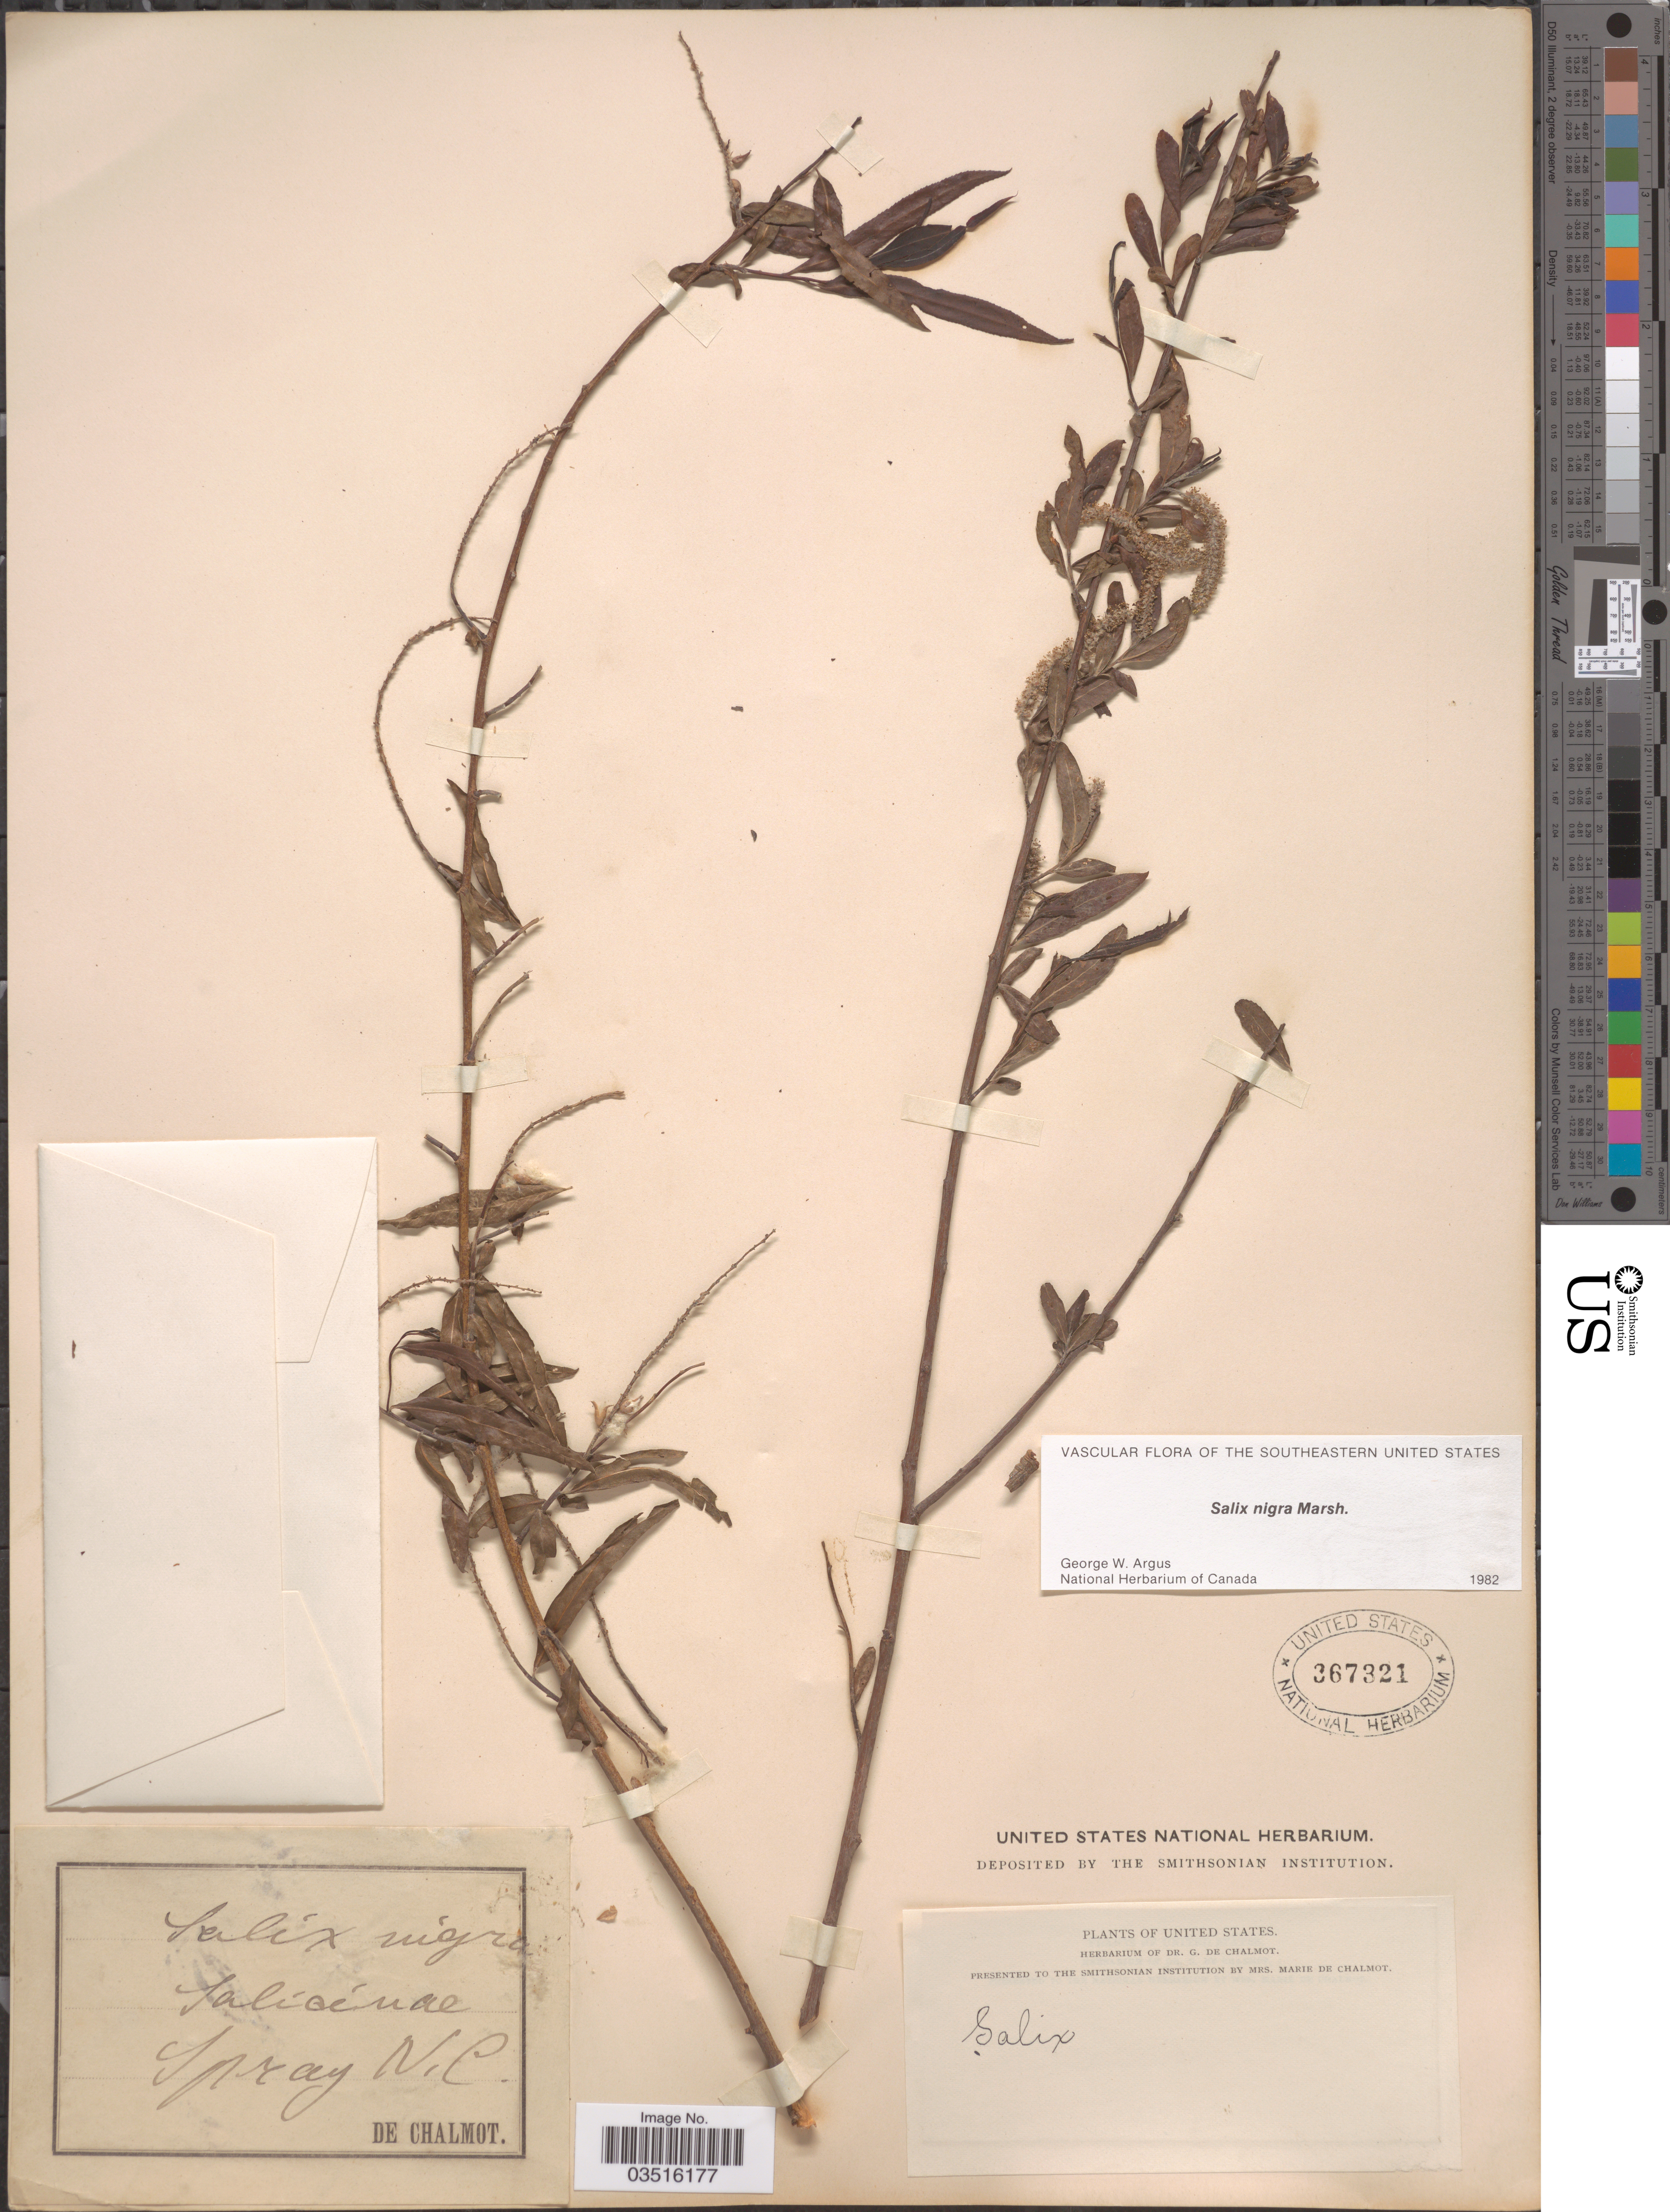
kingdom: Plantae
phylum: Tracheophyta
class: Magnoliopsida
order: Malpighiales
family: Salicaceae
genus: Salix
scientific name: Salix nigra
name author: Marshall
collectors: G. de Chalmot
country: United States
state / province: North Carolina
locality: Spray.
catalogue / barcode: US 367321